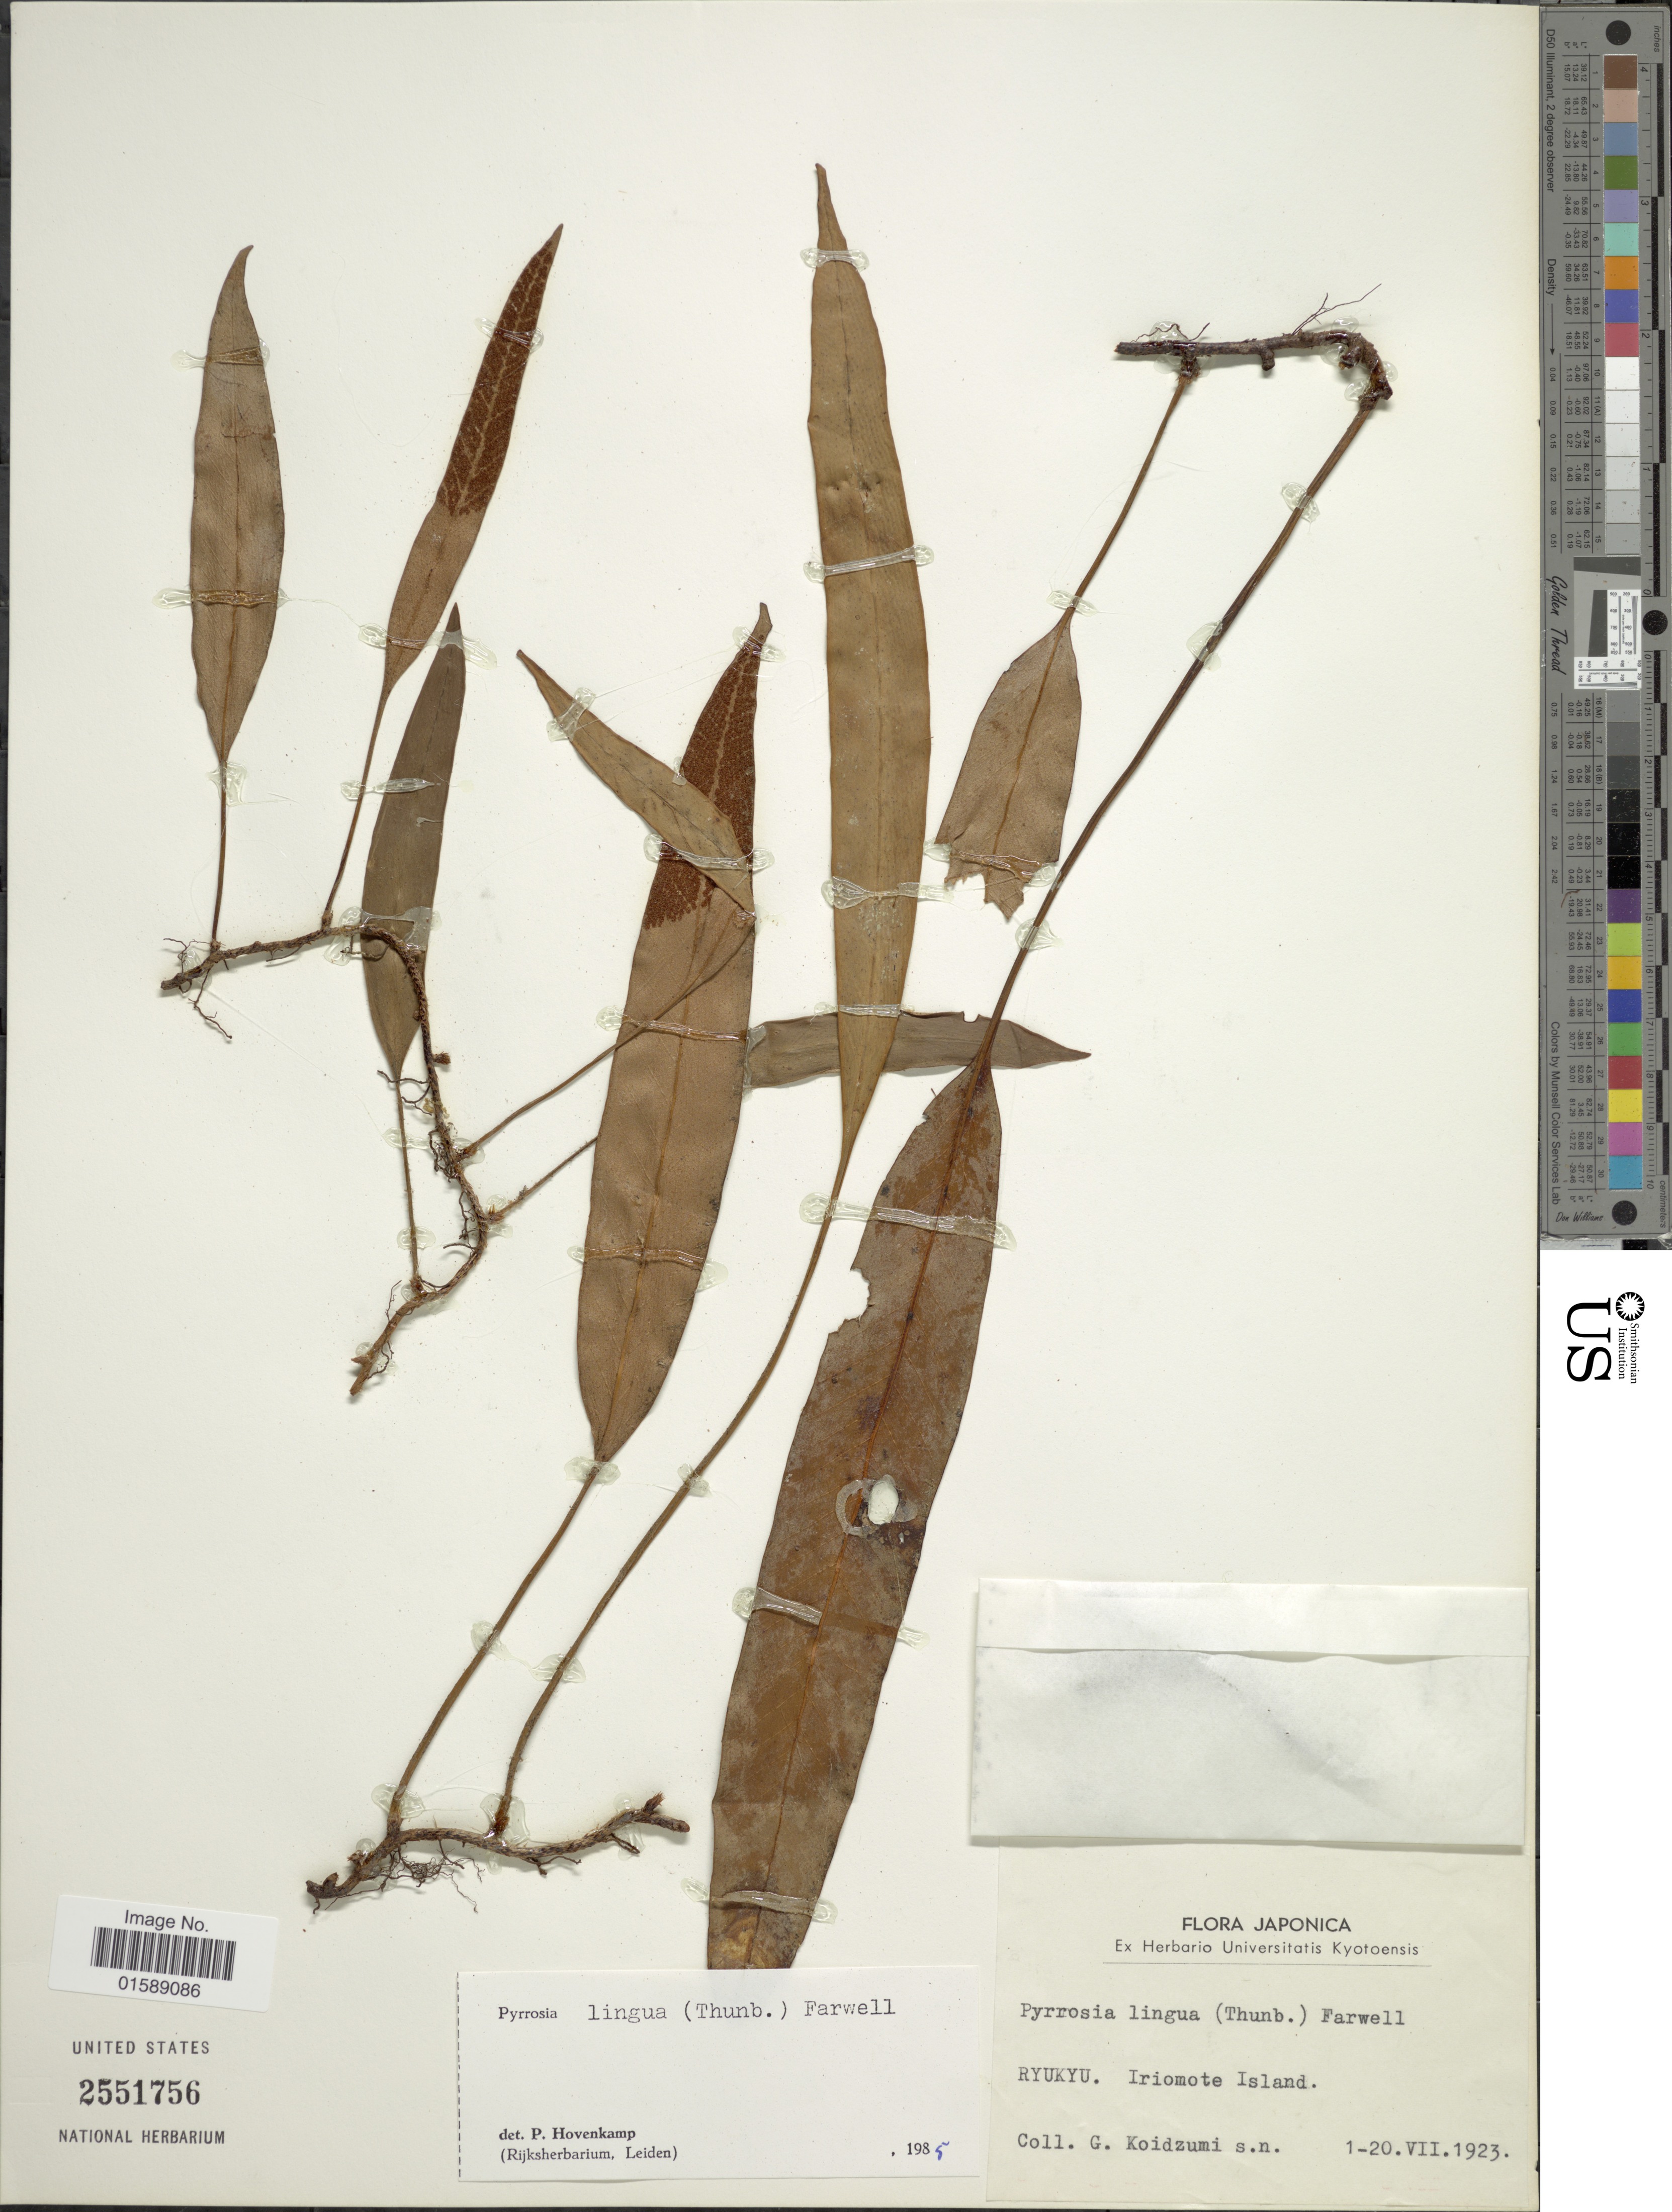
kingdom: Plantae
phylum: Tracheophyta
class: Polypodiopsida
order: Polypodiales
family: Polypodiaceae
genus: Pyrrosia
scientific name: Pyrrosia lingua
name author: (Thurb.) Farw.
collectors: G. Koidzumi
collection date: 1923-07-01/1923-07-20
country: Japan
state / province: Okinawa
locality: Ryukyu. Iriomote Island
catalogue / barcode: US 2551756